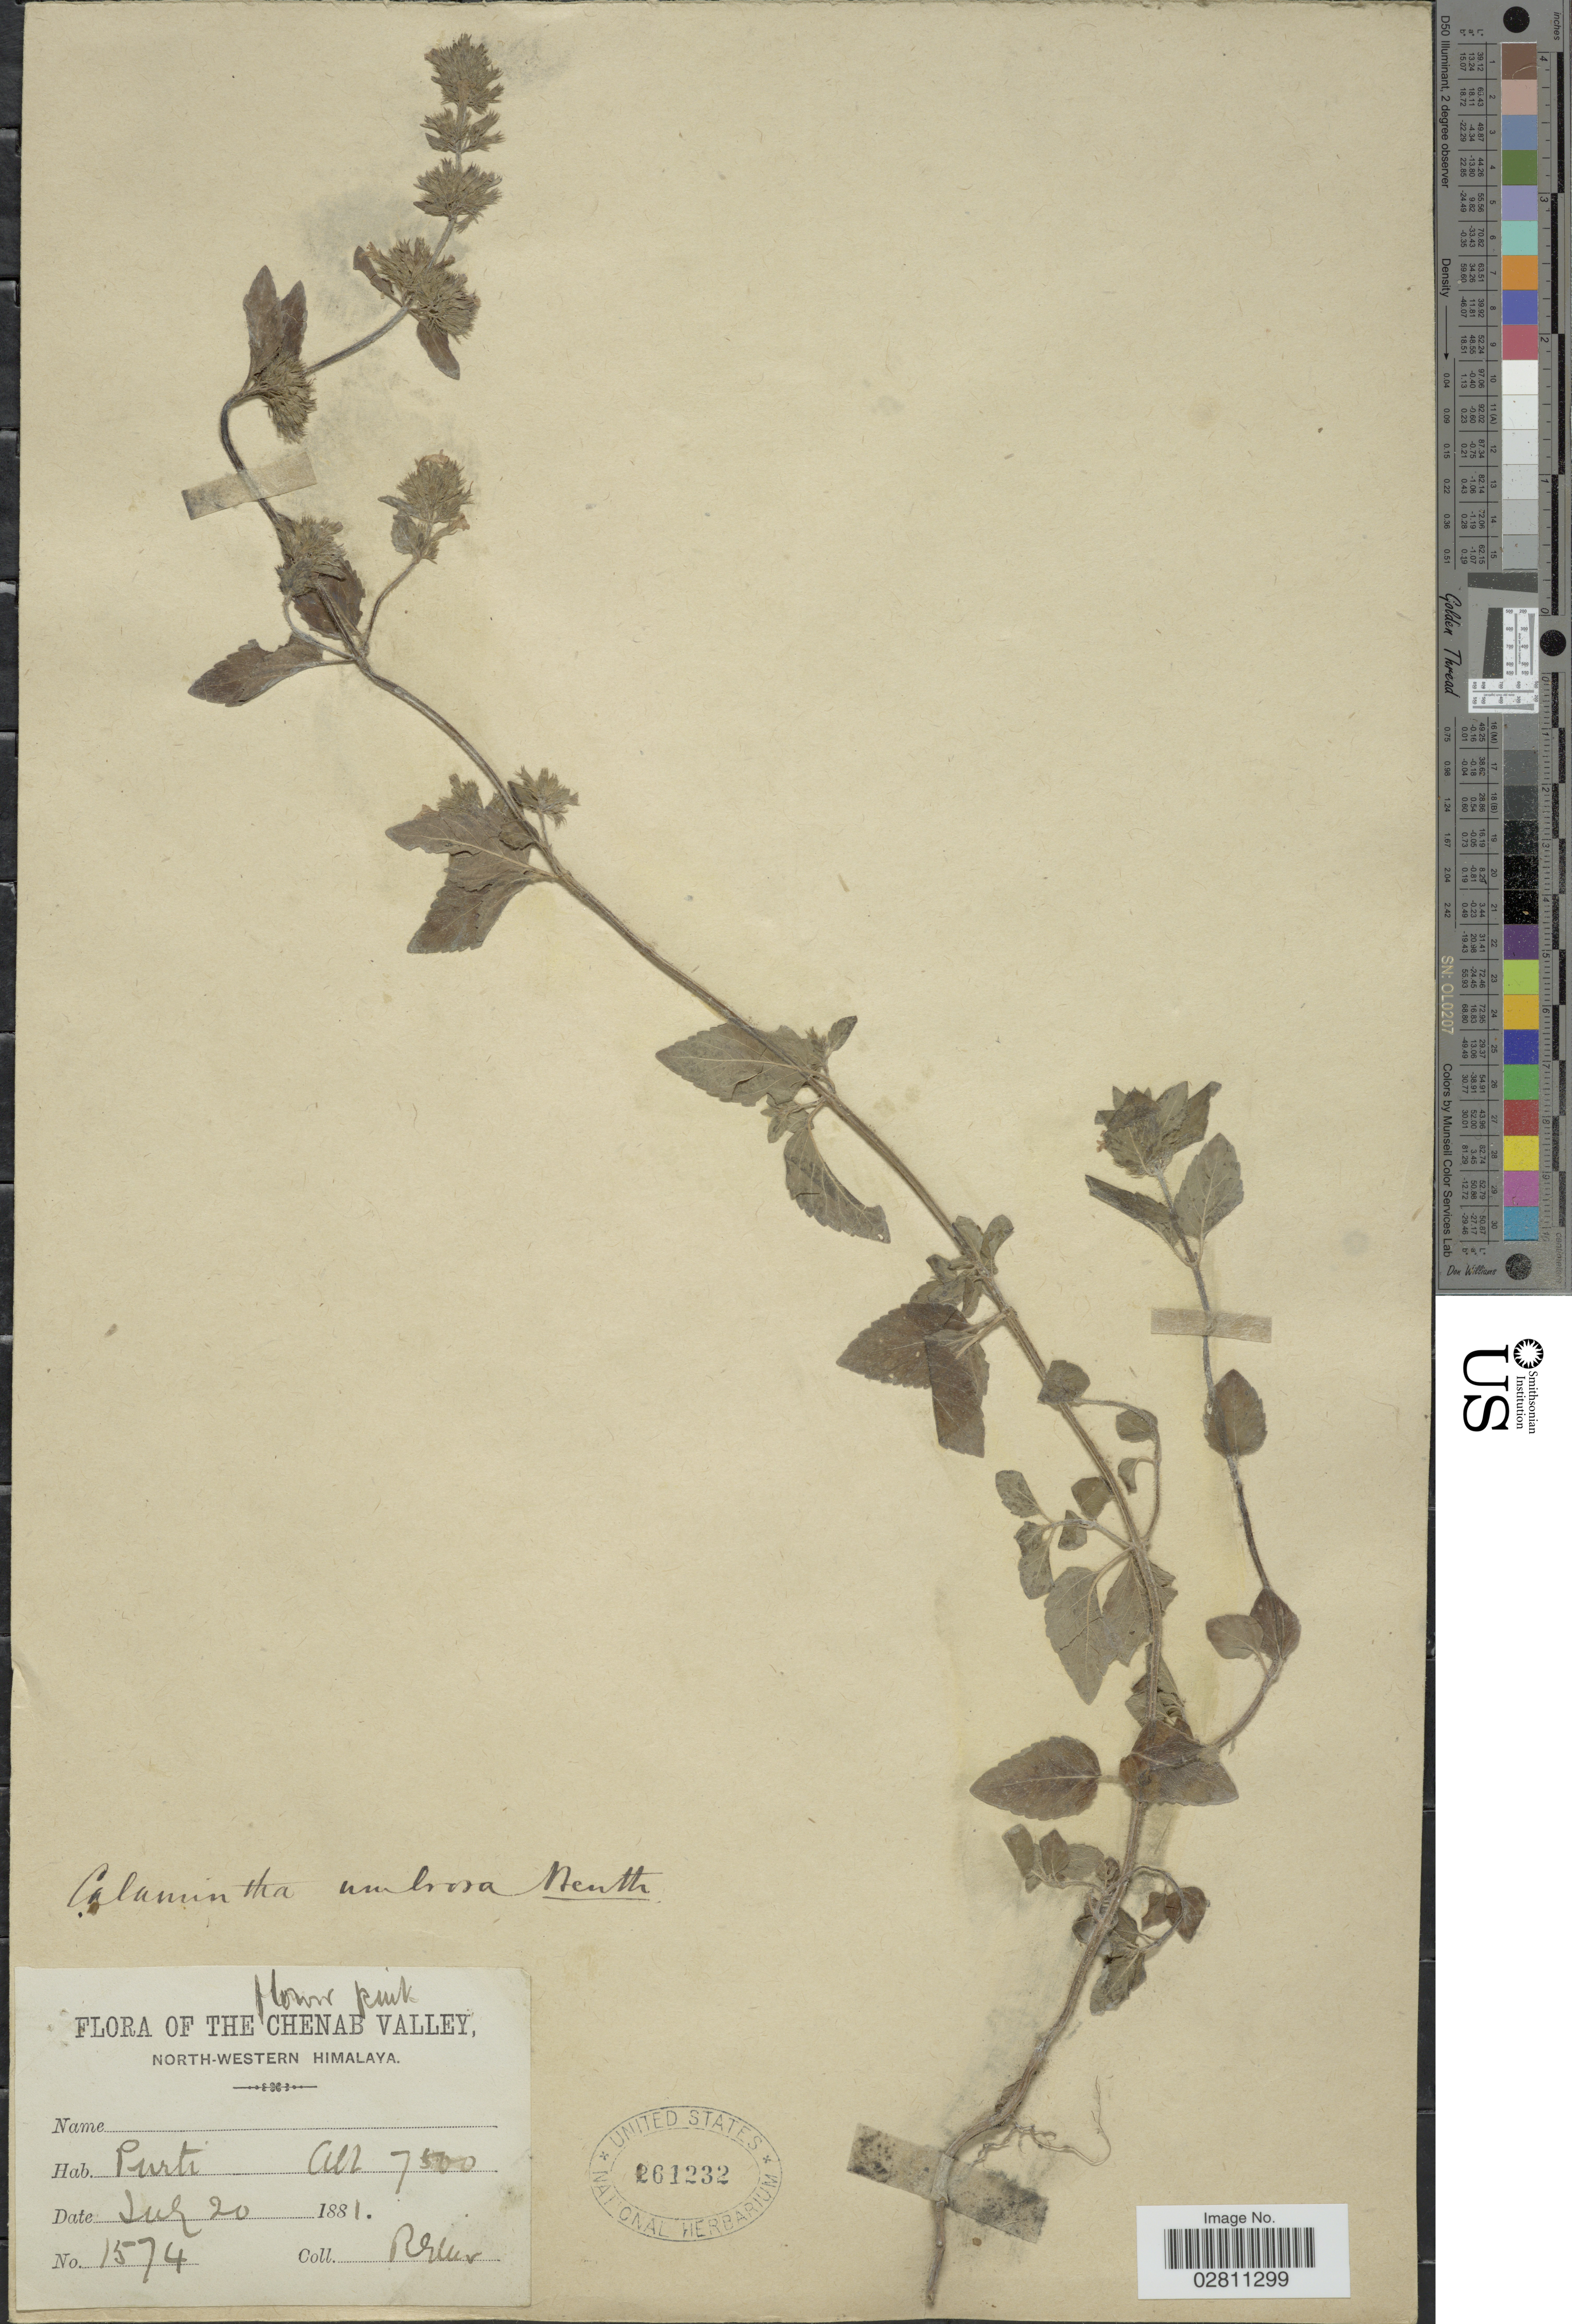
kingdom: Plantae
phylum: Tracheophyta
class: Magnoliopsida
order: Lamiales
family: Lamiaceae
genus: Clinopodium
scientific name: Clinopodium umbrosum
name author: (M. Bieb.) C. Koch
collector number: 1574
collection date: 1881-07-20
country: India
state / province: Jammu and Kashmir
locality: The Chenab Valley, North-Western Himalaya, Purti.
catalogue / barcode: US 261232